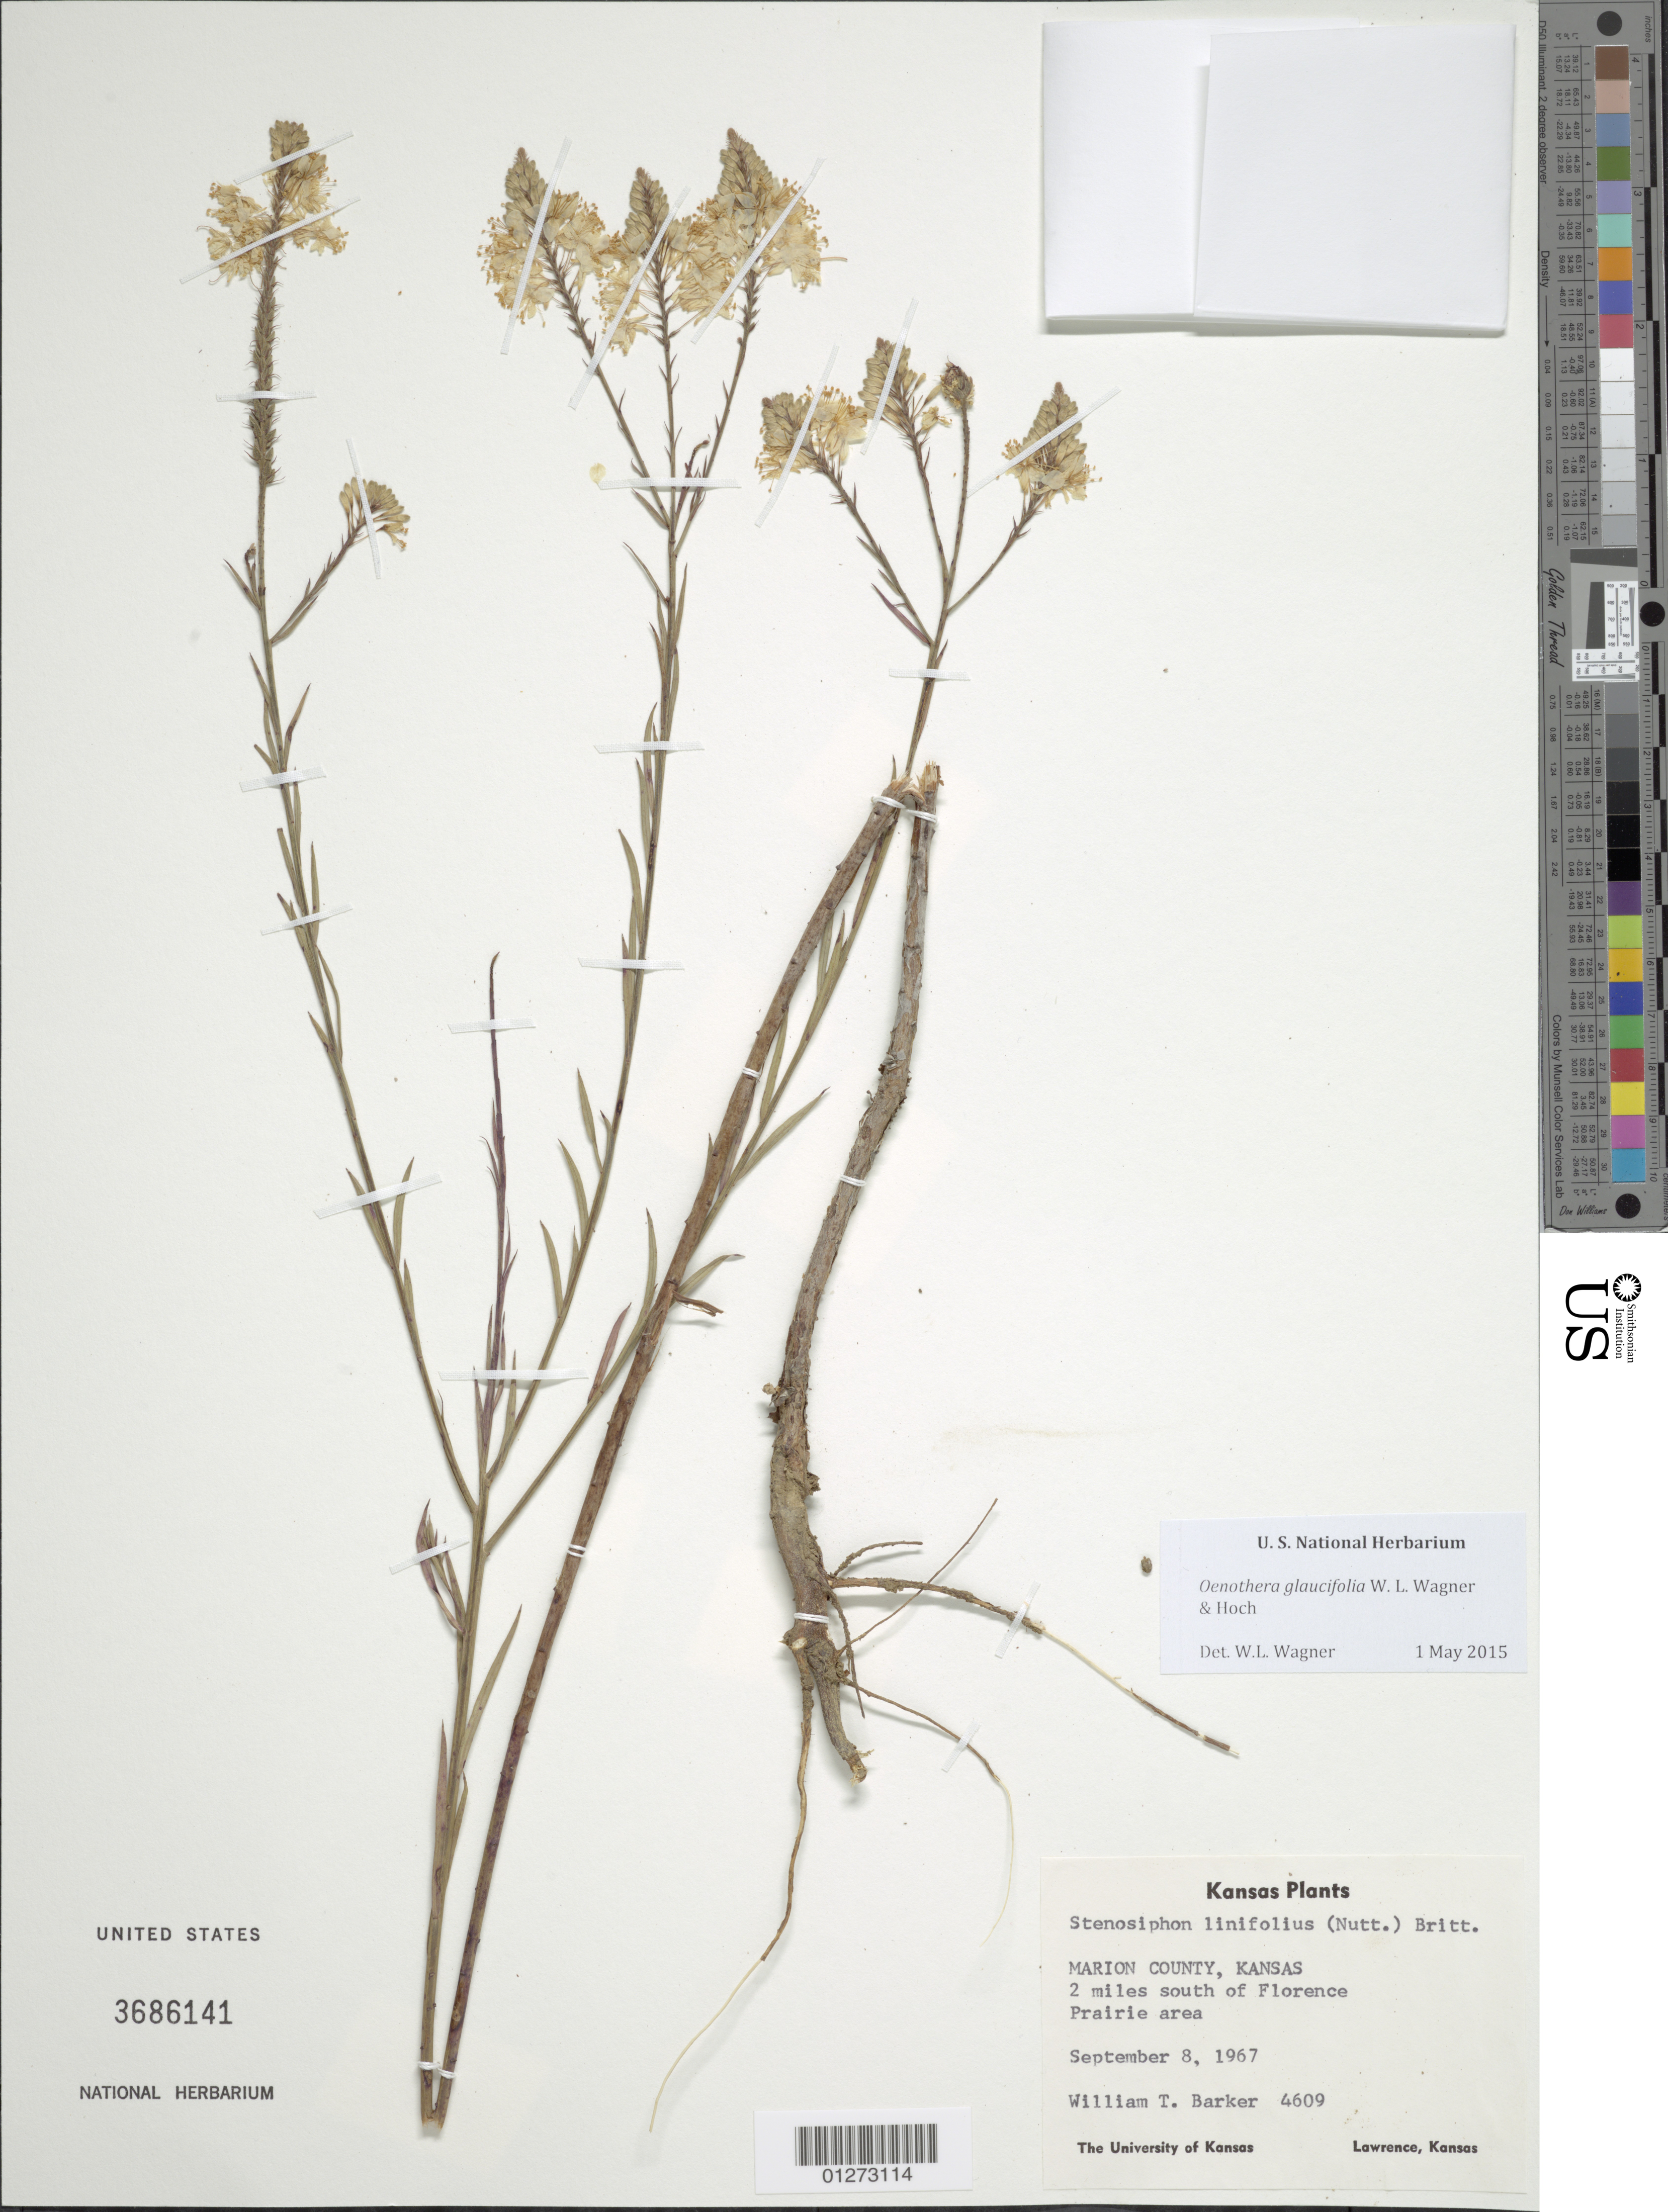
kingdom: Plantae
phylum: Tracheophyta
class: Magnoliopsida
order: Myrtales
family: Onagraceae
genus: Oenothera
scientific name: Oenothera glaucifolia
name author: W.L. Wagner & Hoch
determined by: Wagner, W. L., (BOT), Smithsonian Institution - National Museum of Natural History (UNITED STATES)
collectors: W. T. Barker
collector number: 4609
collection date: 1967-09-08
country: United States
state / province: Kansas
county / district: Marion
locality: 2 miles south of Florence.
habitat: Prairie area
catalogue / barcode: US 3686141